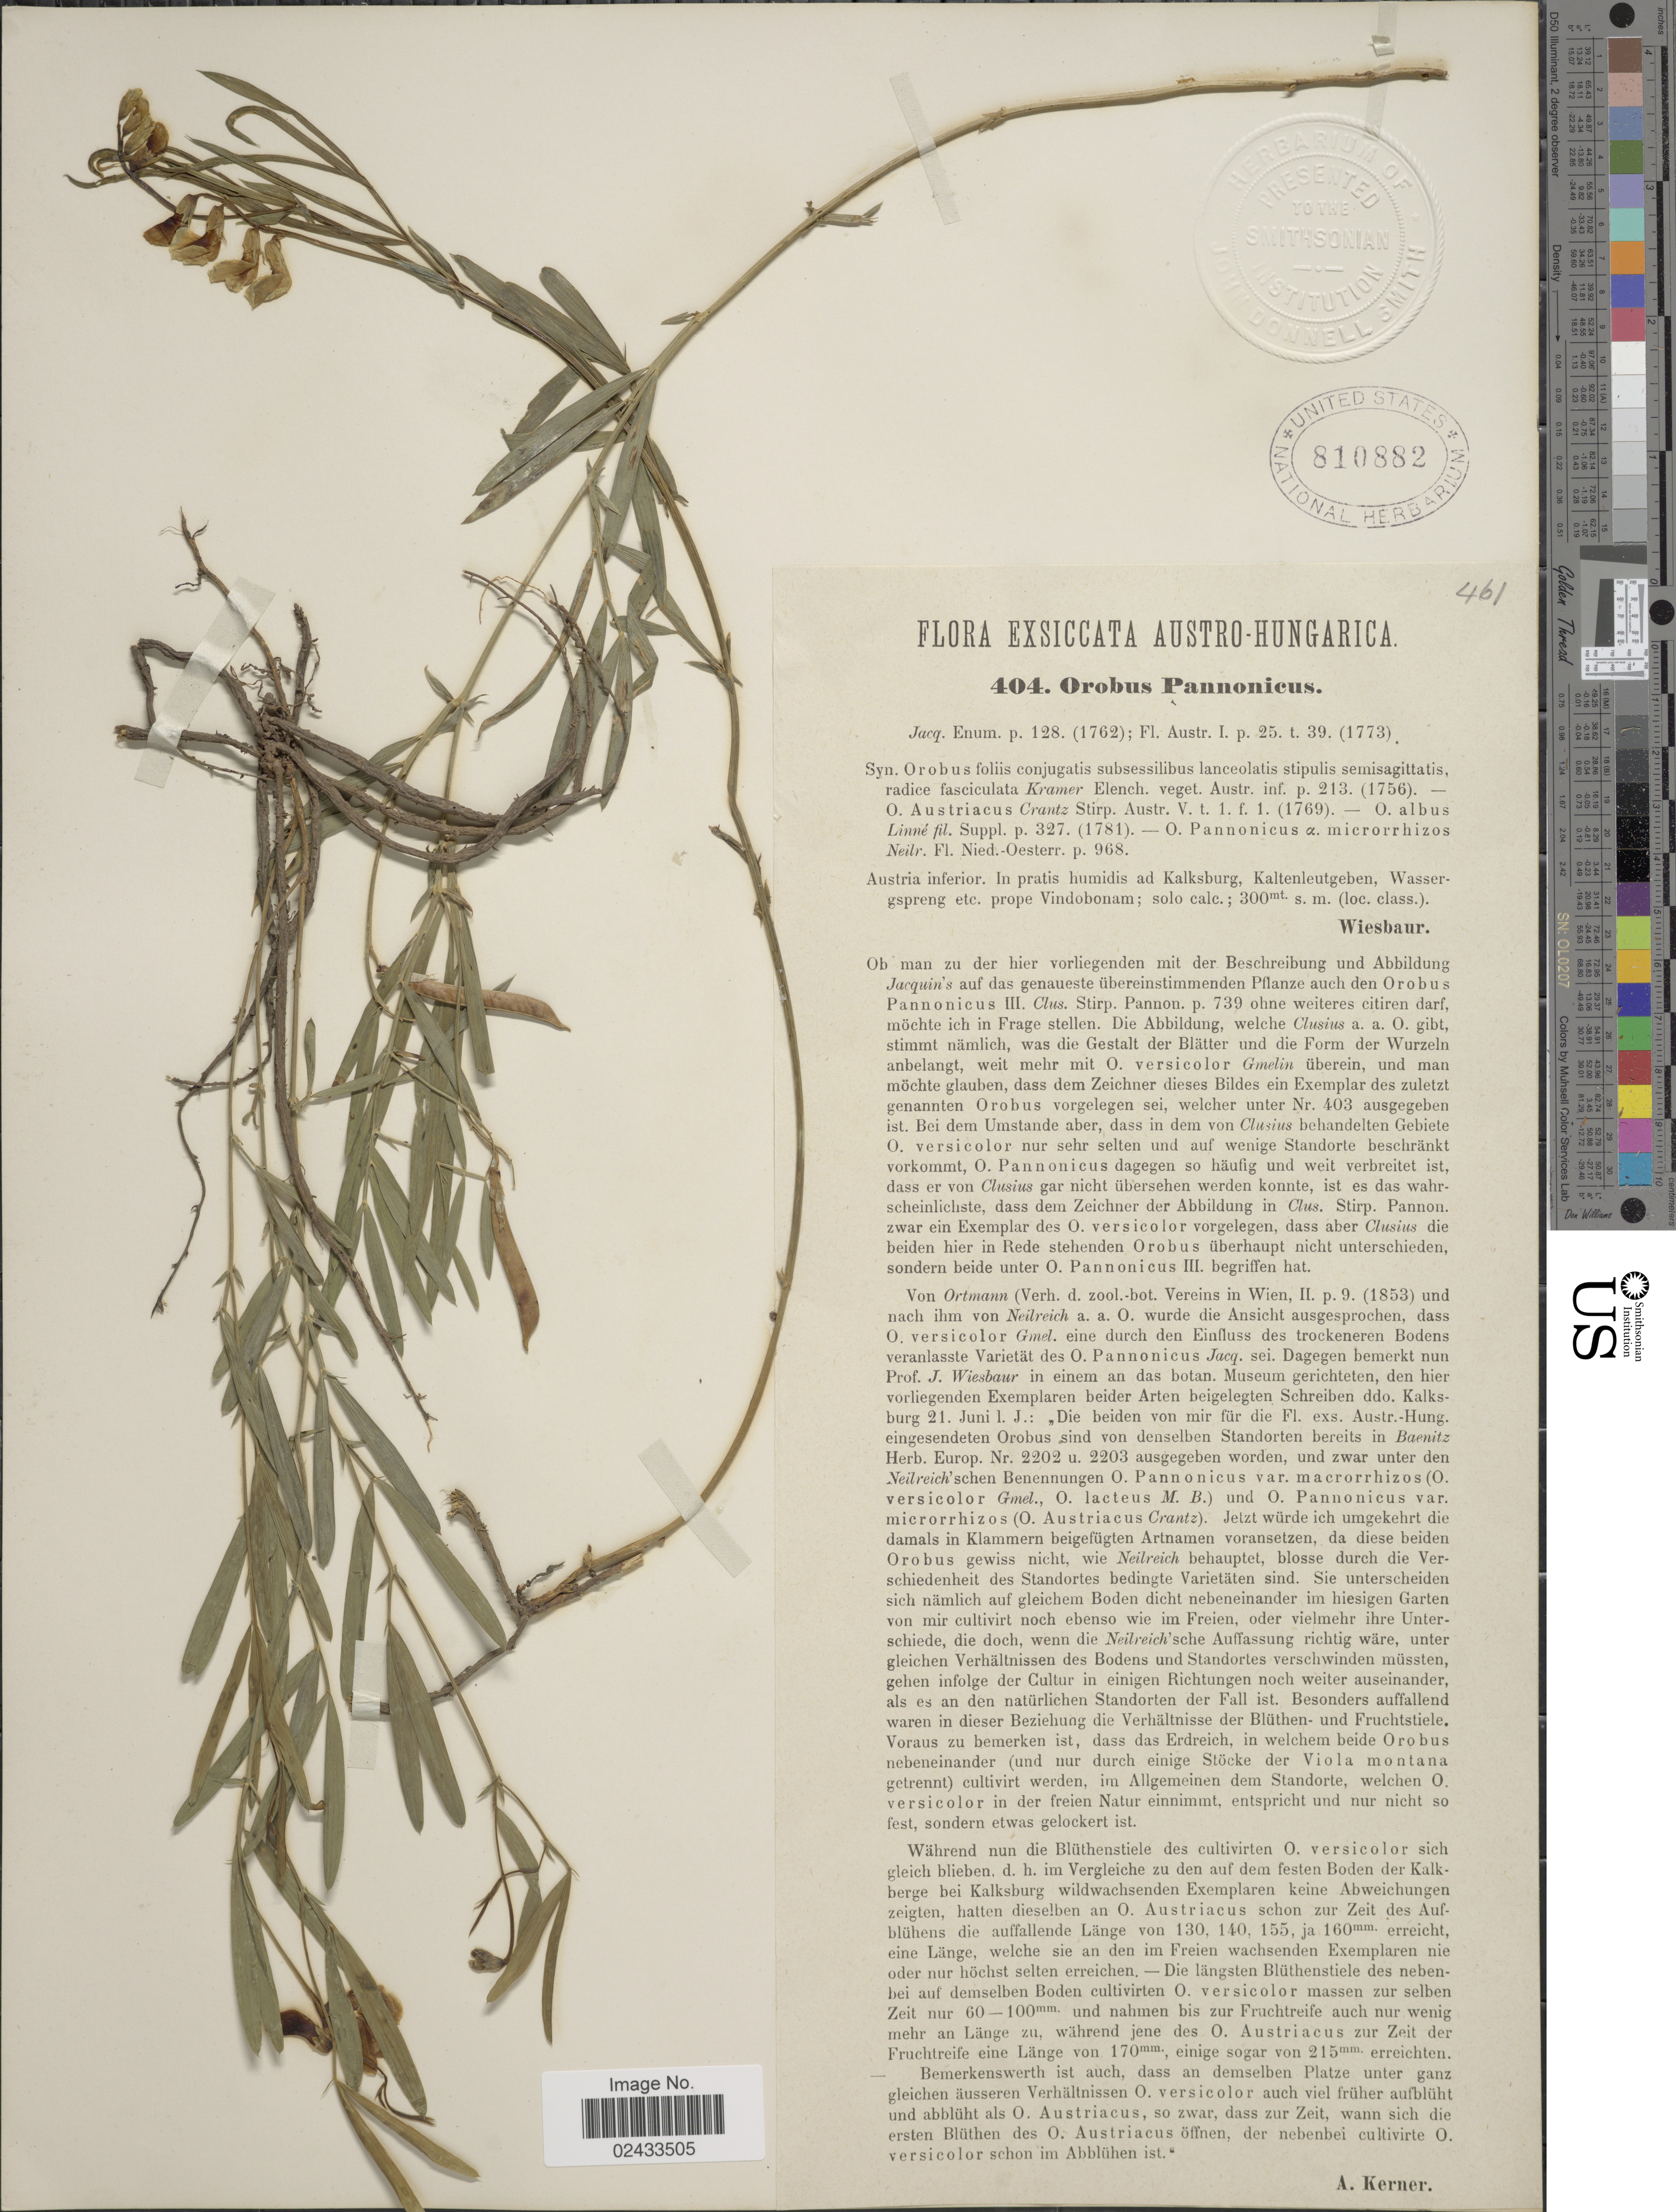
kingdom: Plantae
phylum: Tracheophyta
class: Magnoliopsida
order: Fabales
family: Fabaceae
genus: Lathyrus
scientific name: Lathyrus pannonicus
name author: (Jacq.) Garcke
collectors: Wiesbaur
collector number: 404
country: Austria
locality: Austria inferior. In pratis humidis ad Kalksburg, Kaltenleutgeben, Wassergspreng etc. prope Vindobonam.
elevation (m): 300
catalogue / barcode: US 810882